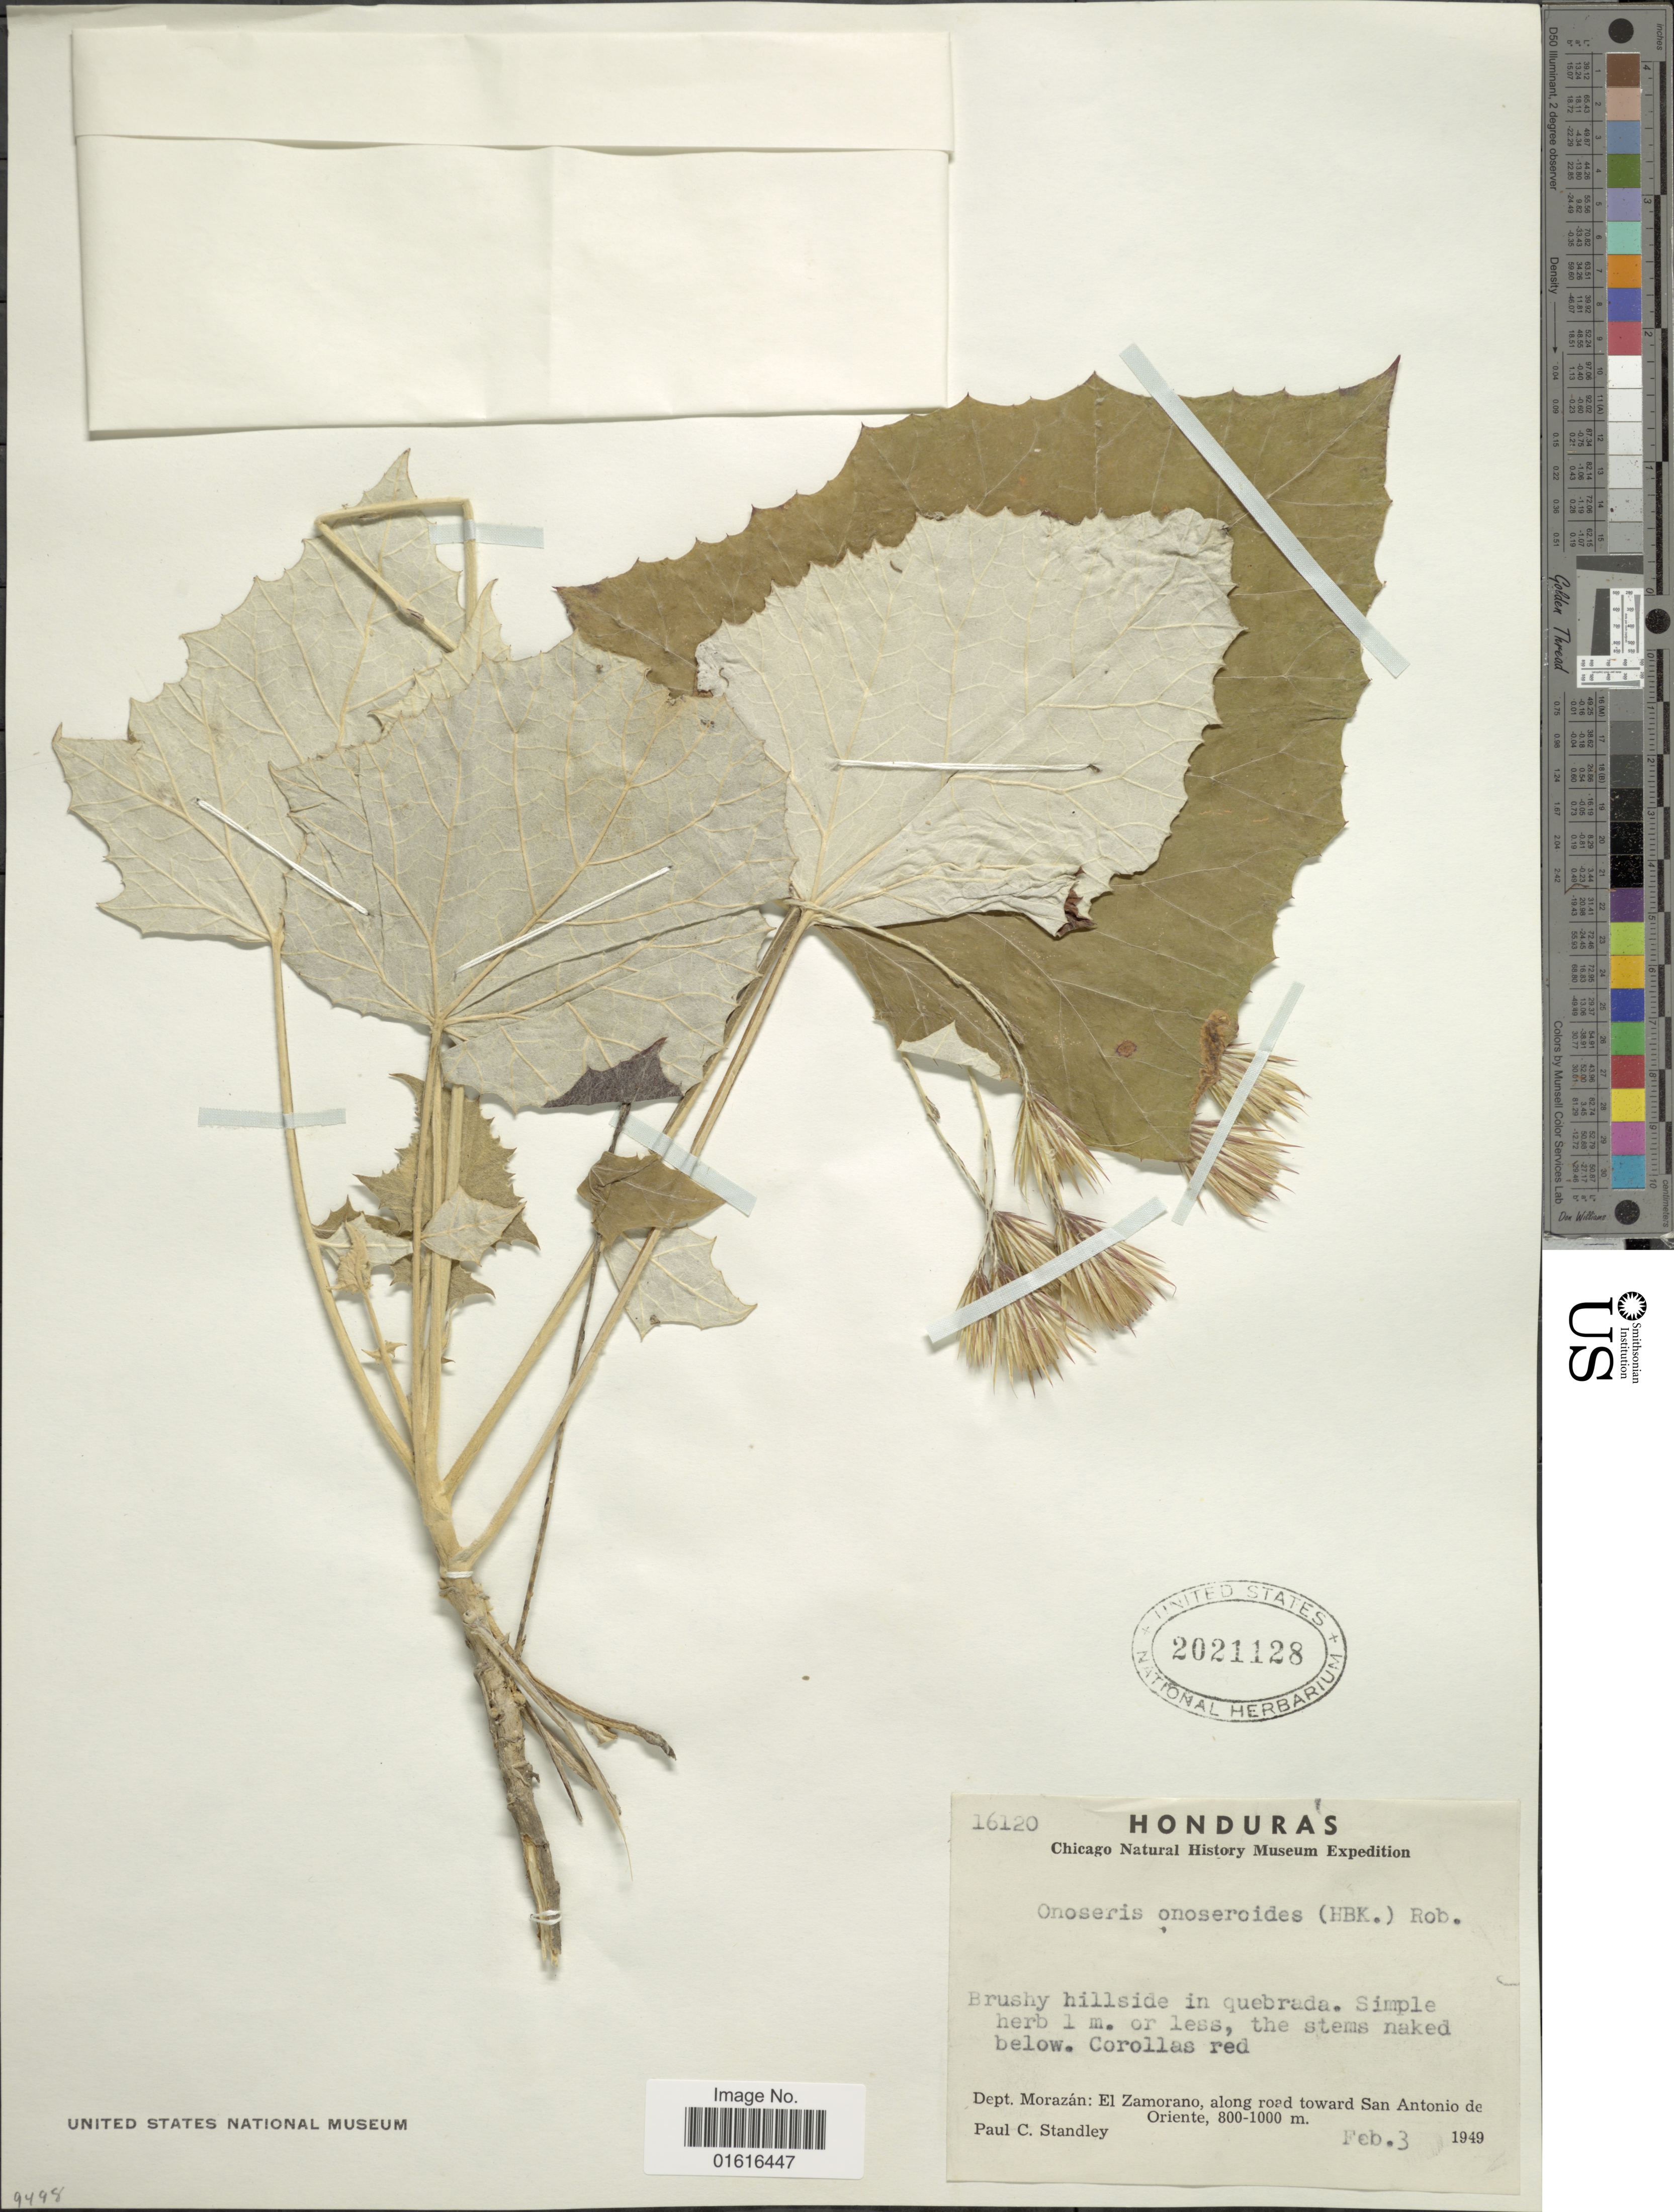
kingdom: Plantae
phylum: Tracheophyta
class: Magnoliopsida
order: Asterales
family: Asteraceae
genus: Onoseris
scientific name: Onoseris onoseroides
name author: (Kunth) B.L. Rob.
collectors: P. C. Standley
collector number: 16120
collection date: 1949-02-03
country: Honduras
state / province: Fco. Morazán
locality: El Zamorano, along road toward San Antonio de Oriente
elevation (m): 800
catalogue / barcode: US 2021128